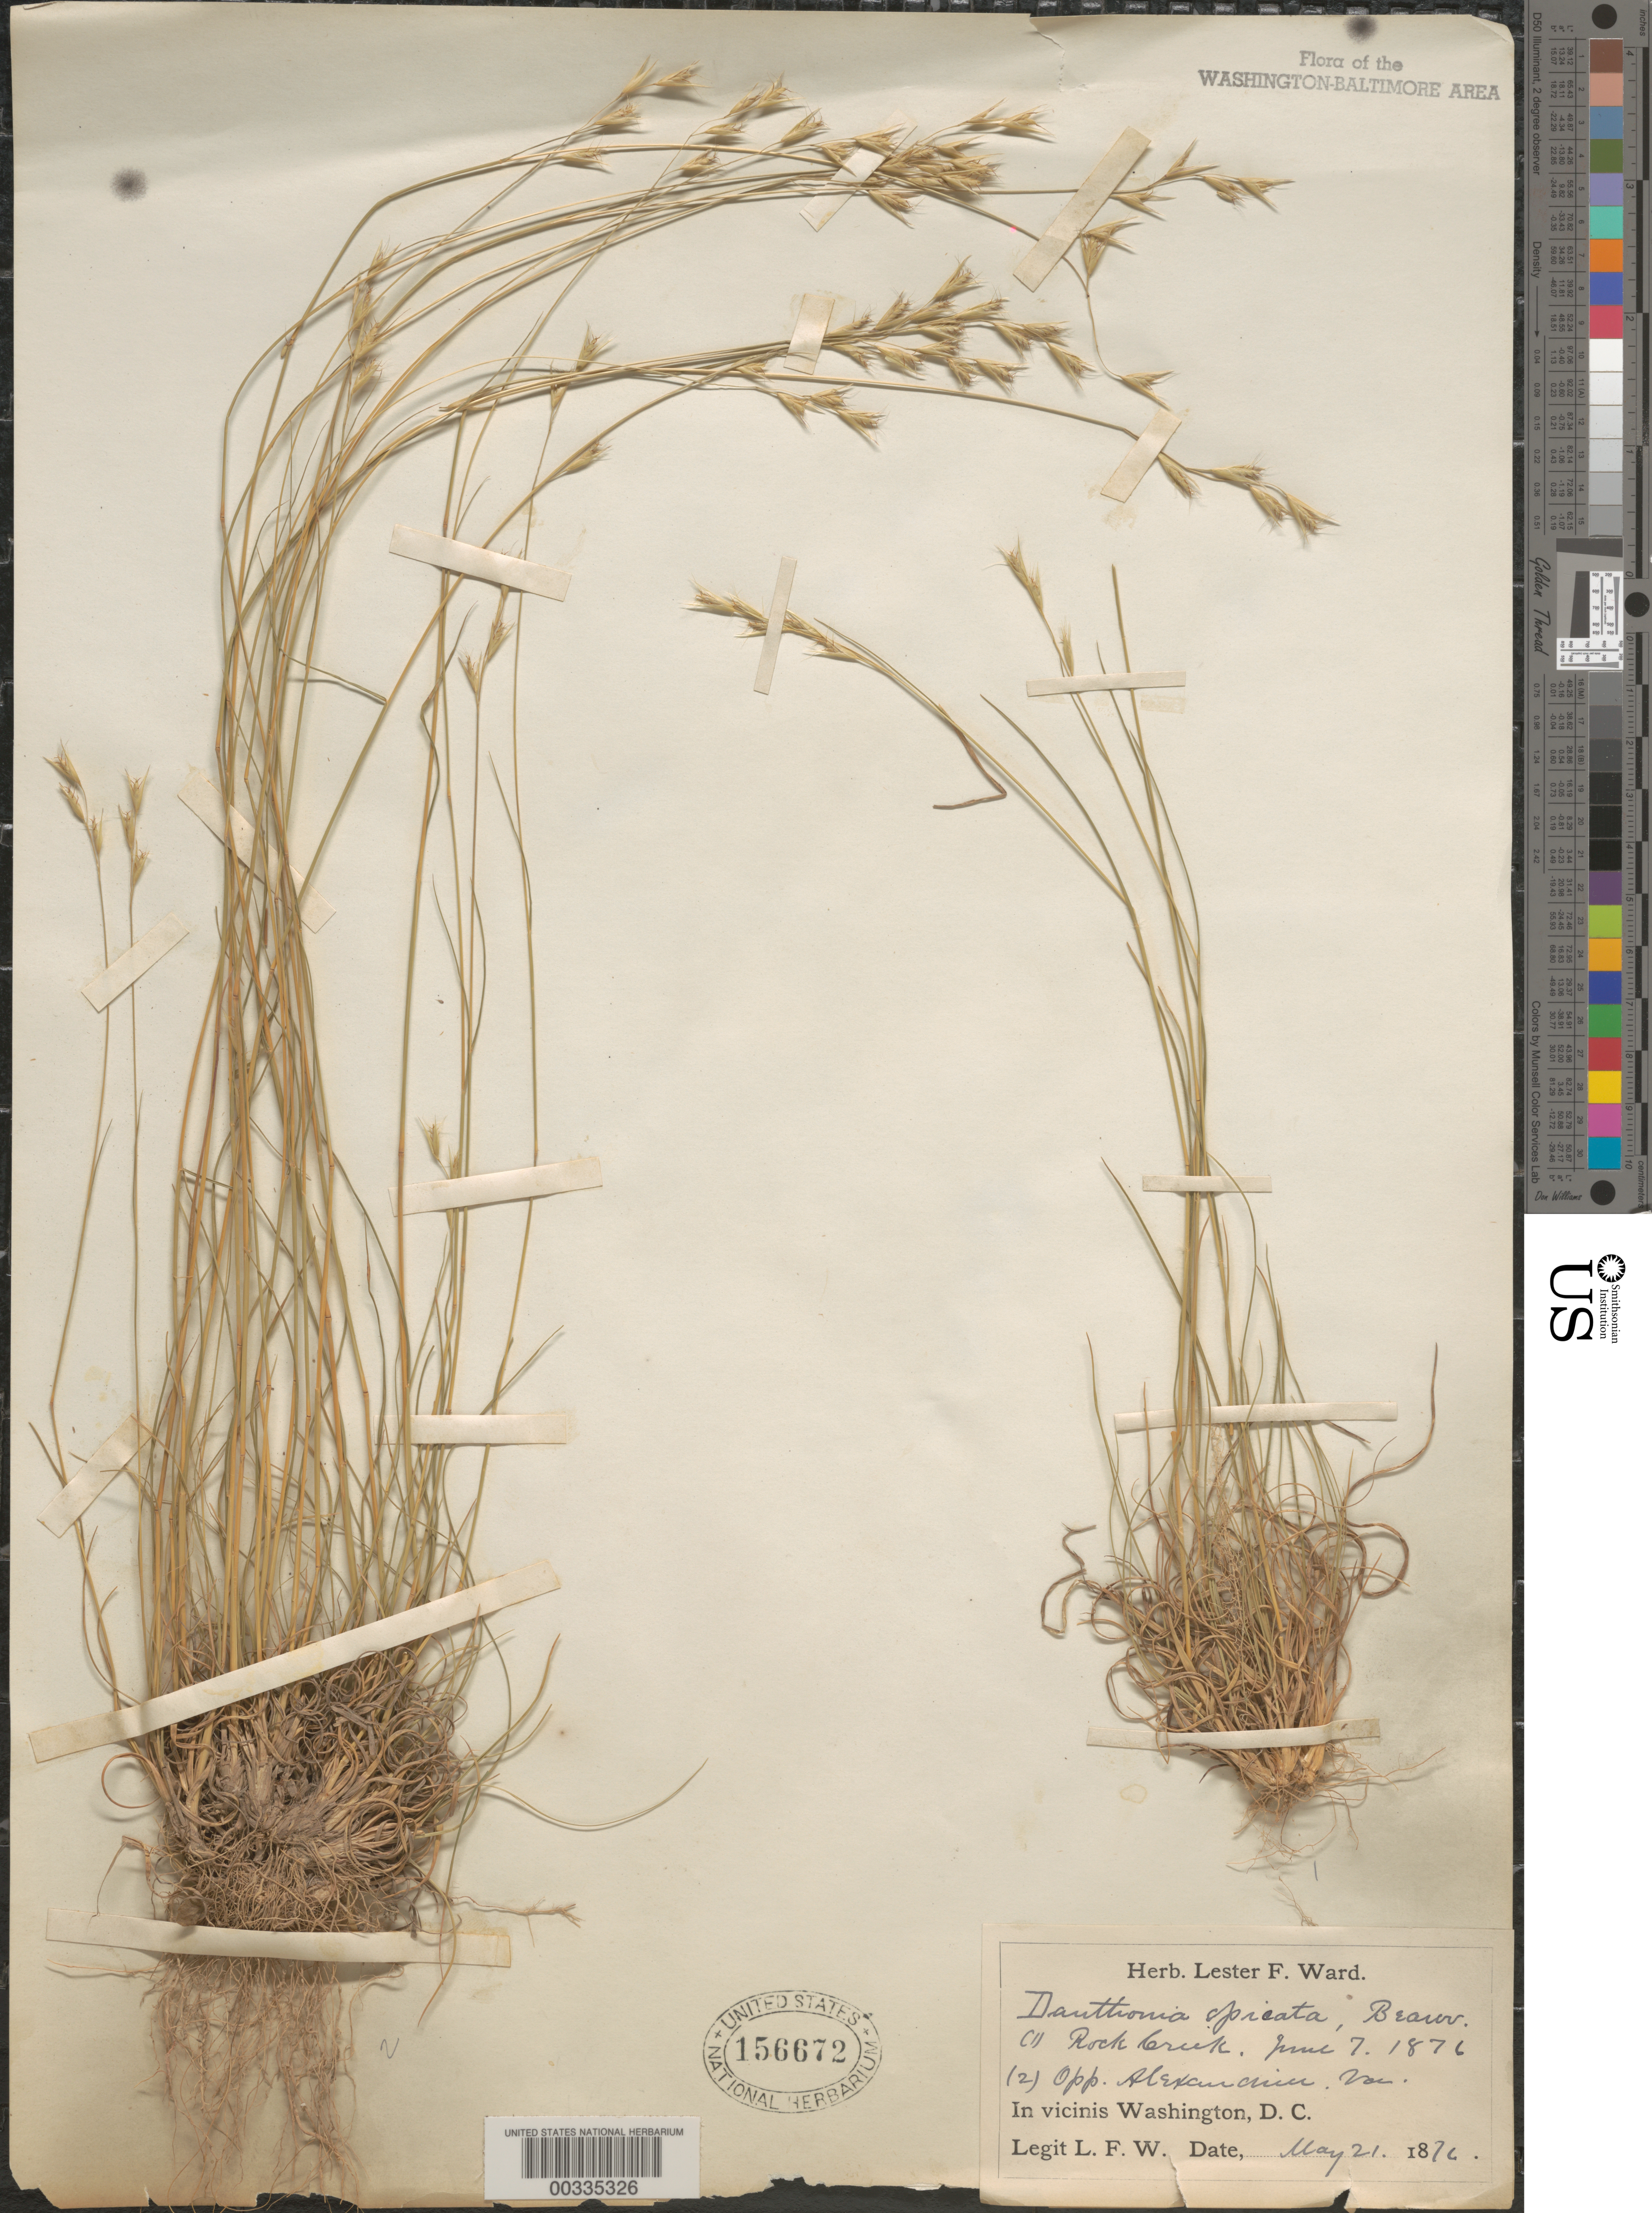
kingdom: Plantae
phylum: Tracheophyta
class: Liliopsida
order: Poales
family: Poaceae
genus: Danthonia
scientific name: Danthonia spicata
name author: (L.) P. Beauv. ex Roem. & Schult.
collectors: L. F. Ward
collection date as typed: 07 Jun 1876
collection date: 1876-06-07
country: United States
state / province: District of Columbia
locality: Rock Creek Rock Creek Park and Vicinity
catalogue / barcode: US 156672